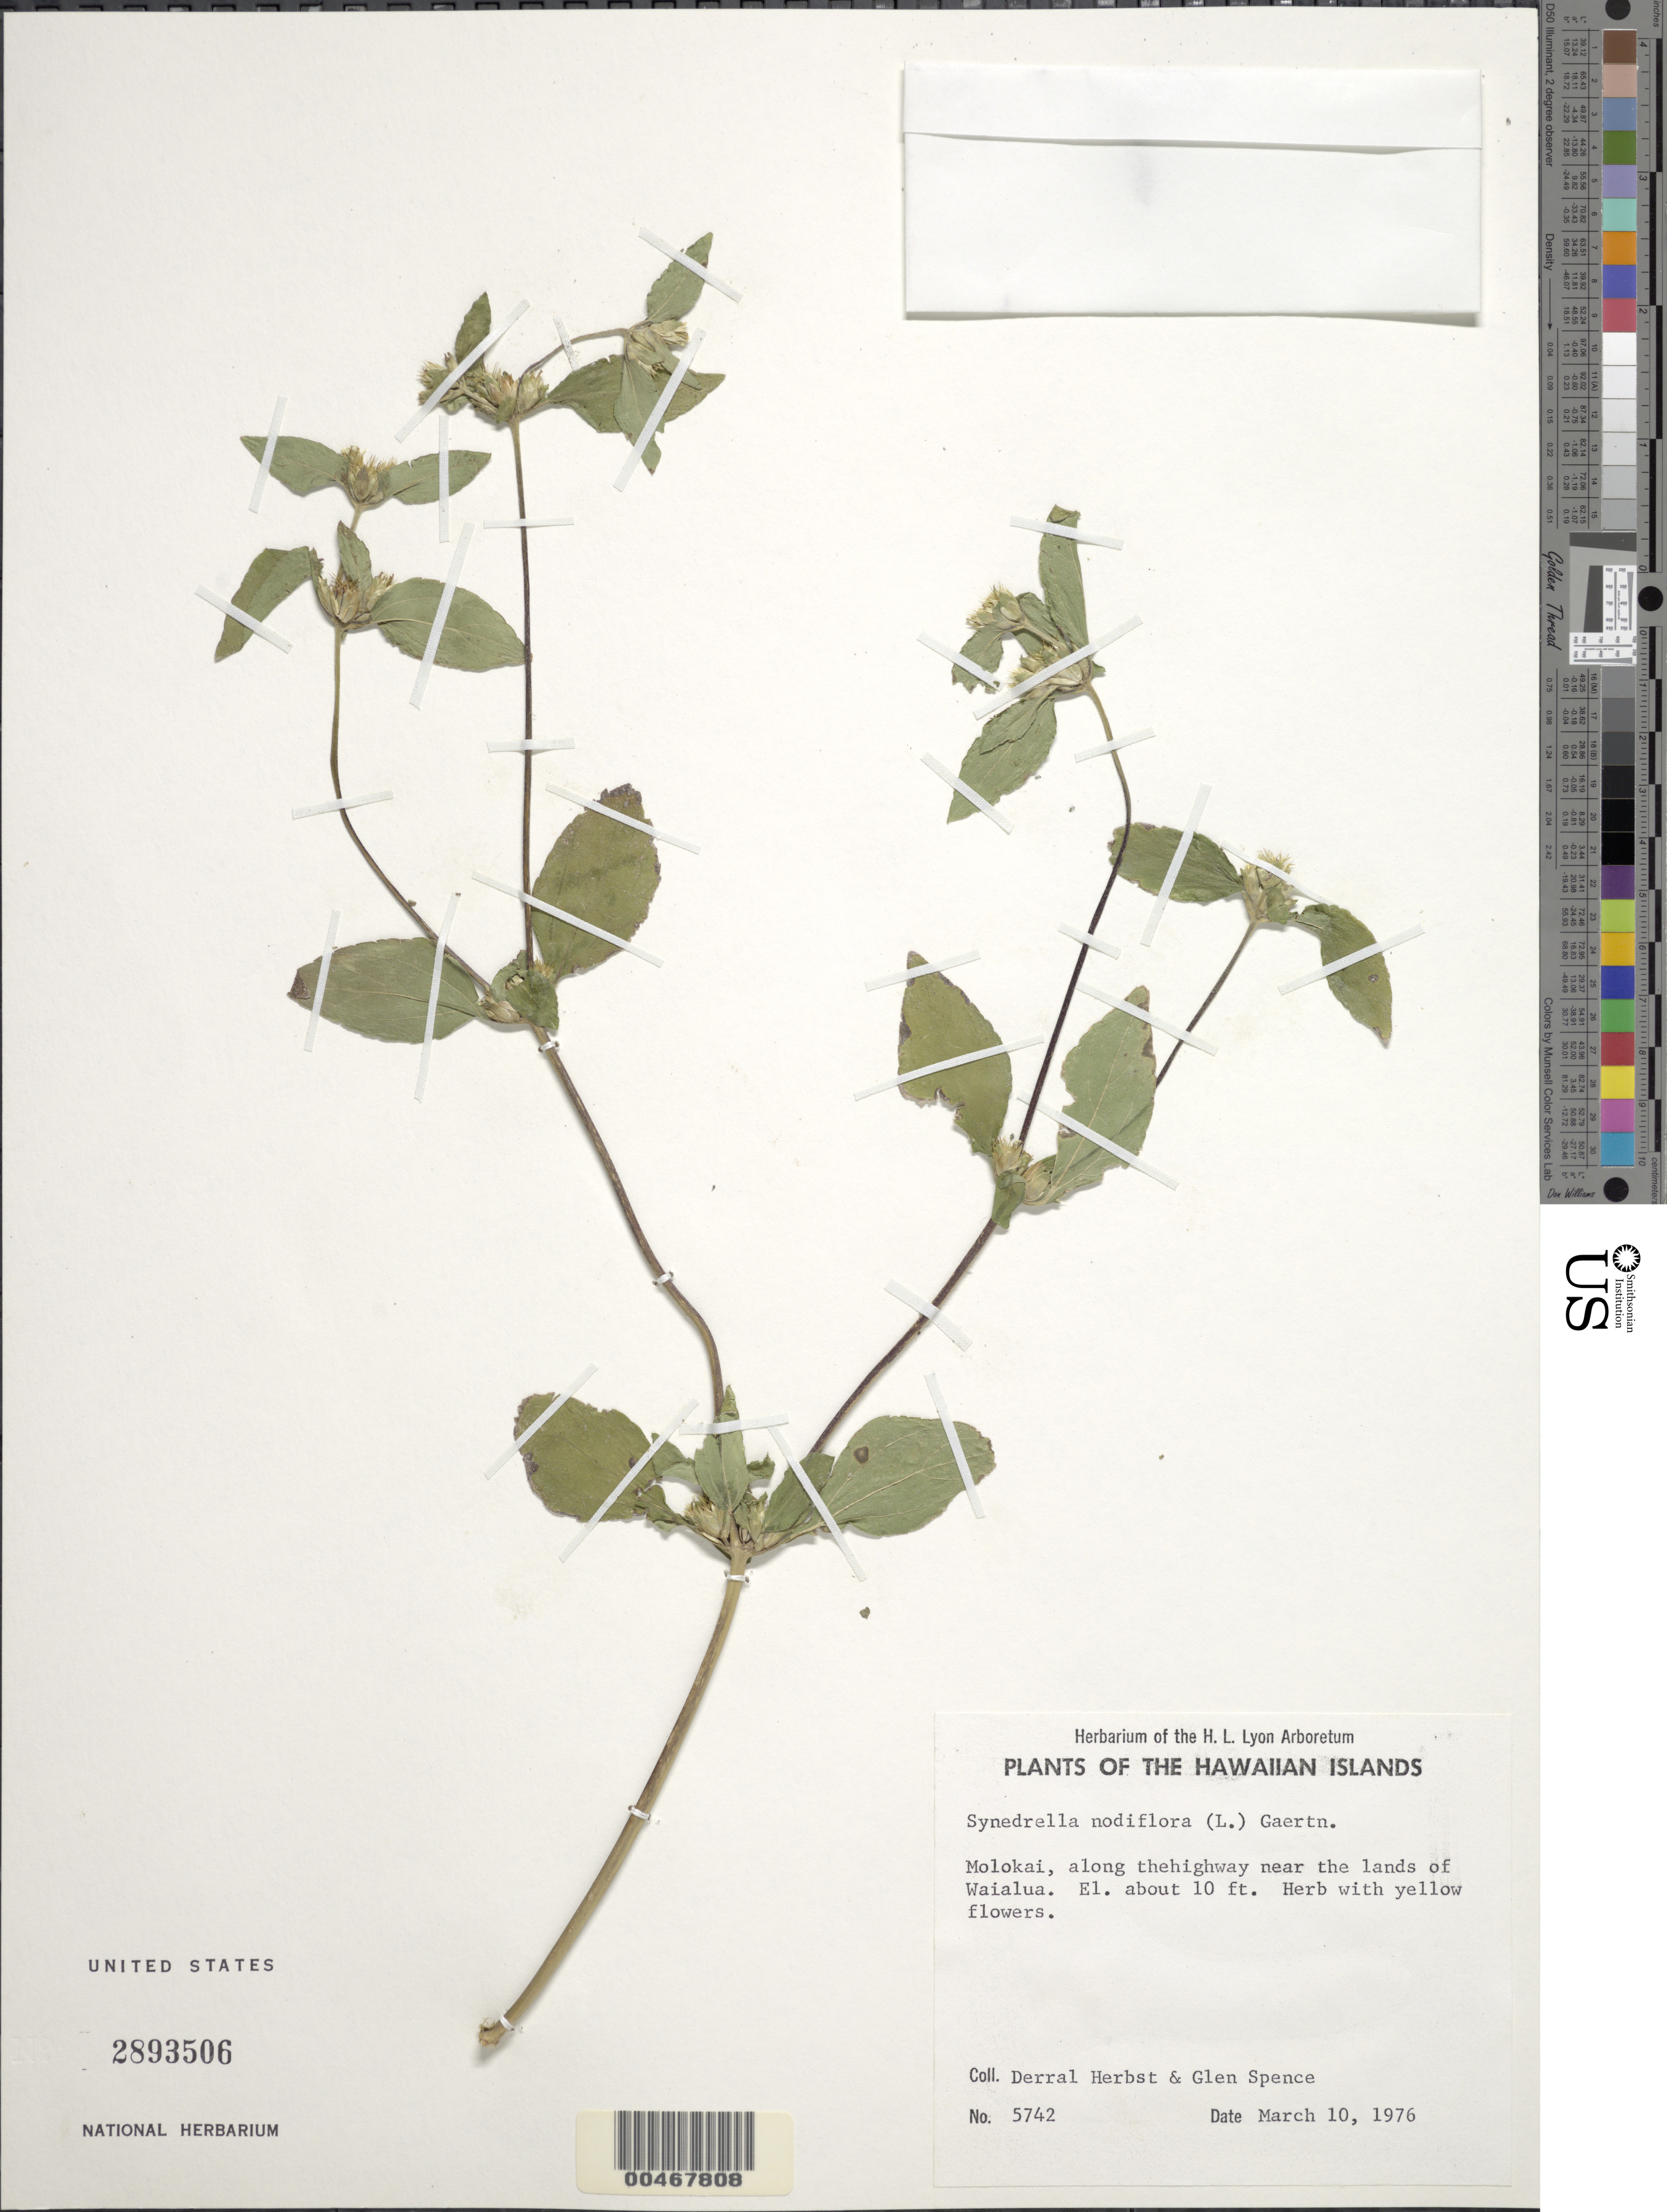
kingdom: Plantae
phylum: Tracheophyta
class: Magnoliopsida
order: Asterales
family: Asteraceae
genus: Synedrella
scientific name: Synedrella nodiflora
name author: (L.) Gaertn.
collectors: D. R. Herbst & G. Spence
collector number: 5742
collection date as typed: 10 Mar 1976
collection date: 1976-03-10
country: United States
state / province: Hawaii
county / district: Maui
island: Moloka'i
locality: Along the hwy. near the lands of Waialua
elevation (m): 3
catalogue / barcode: US 2893506